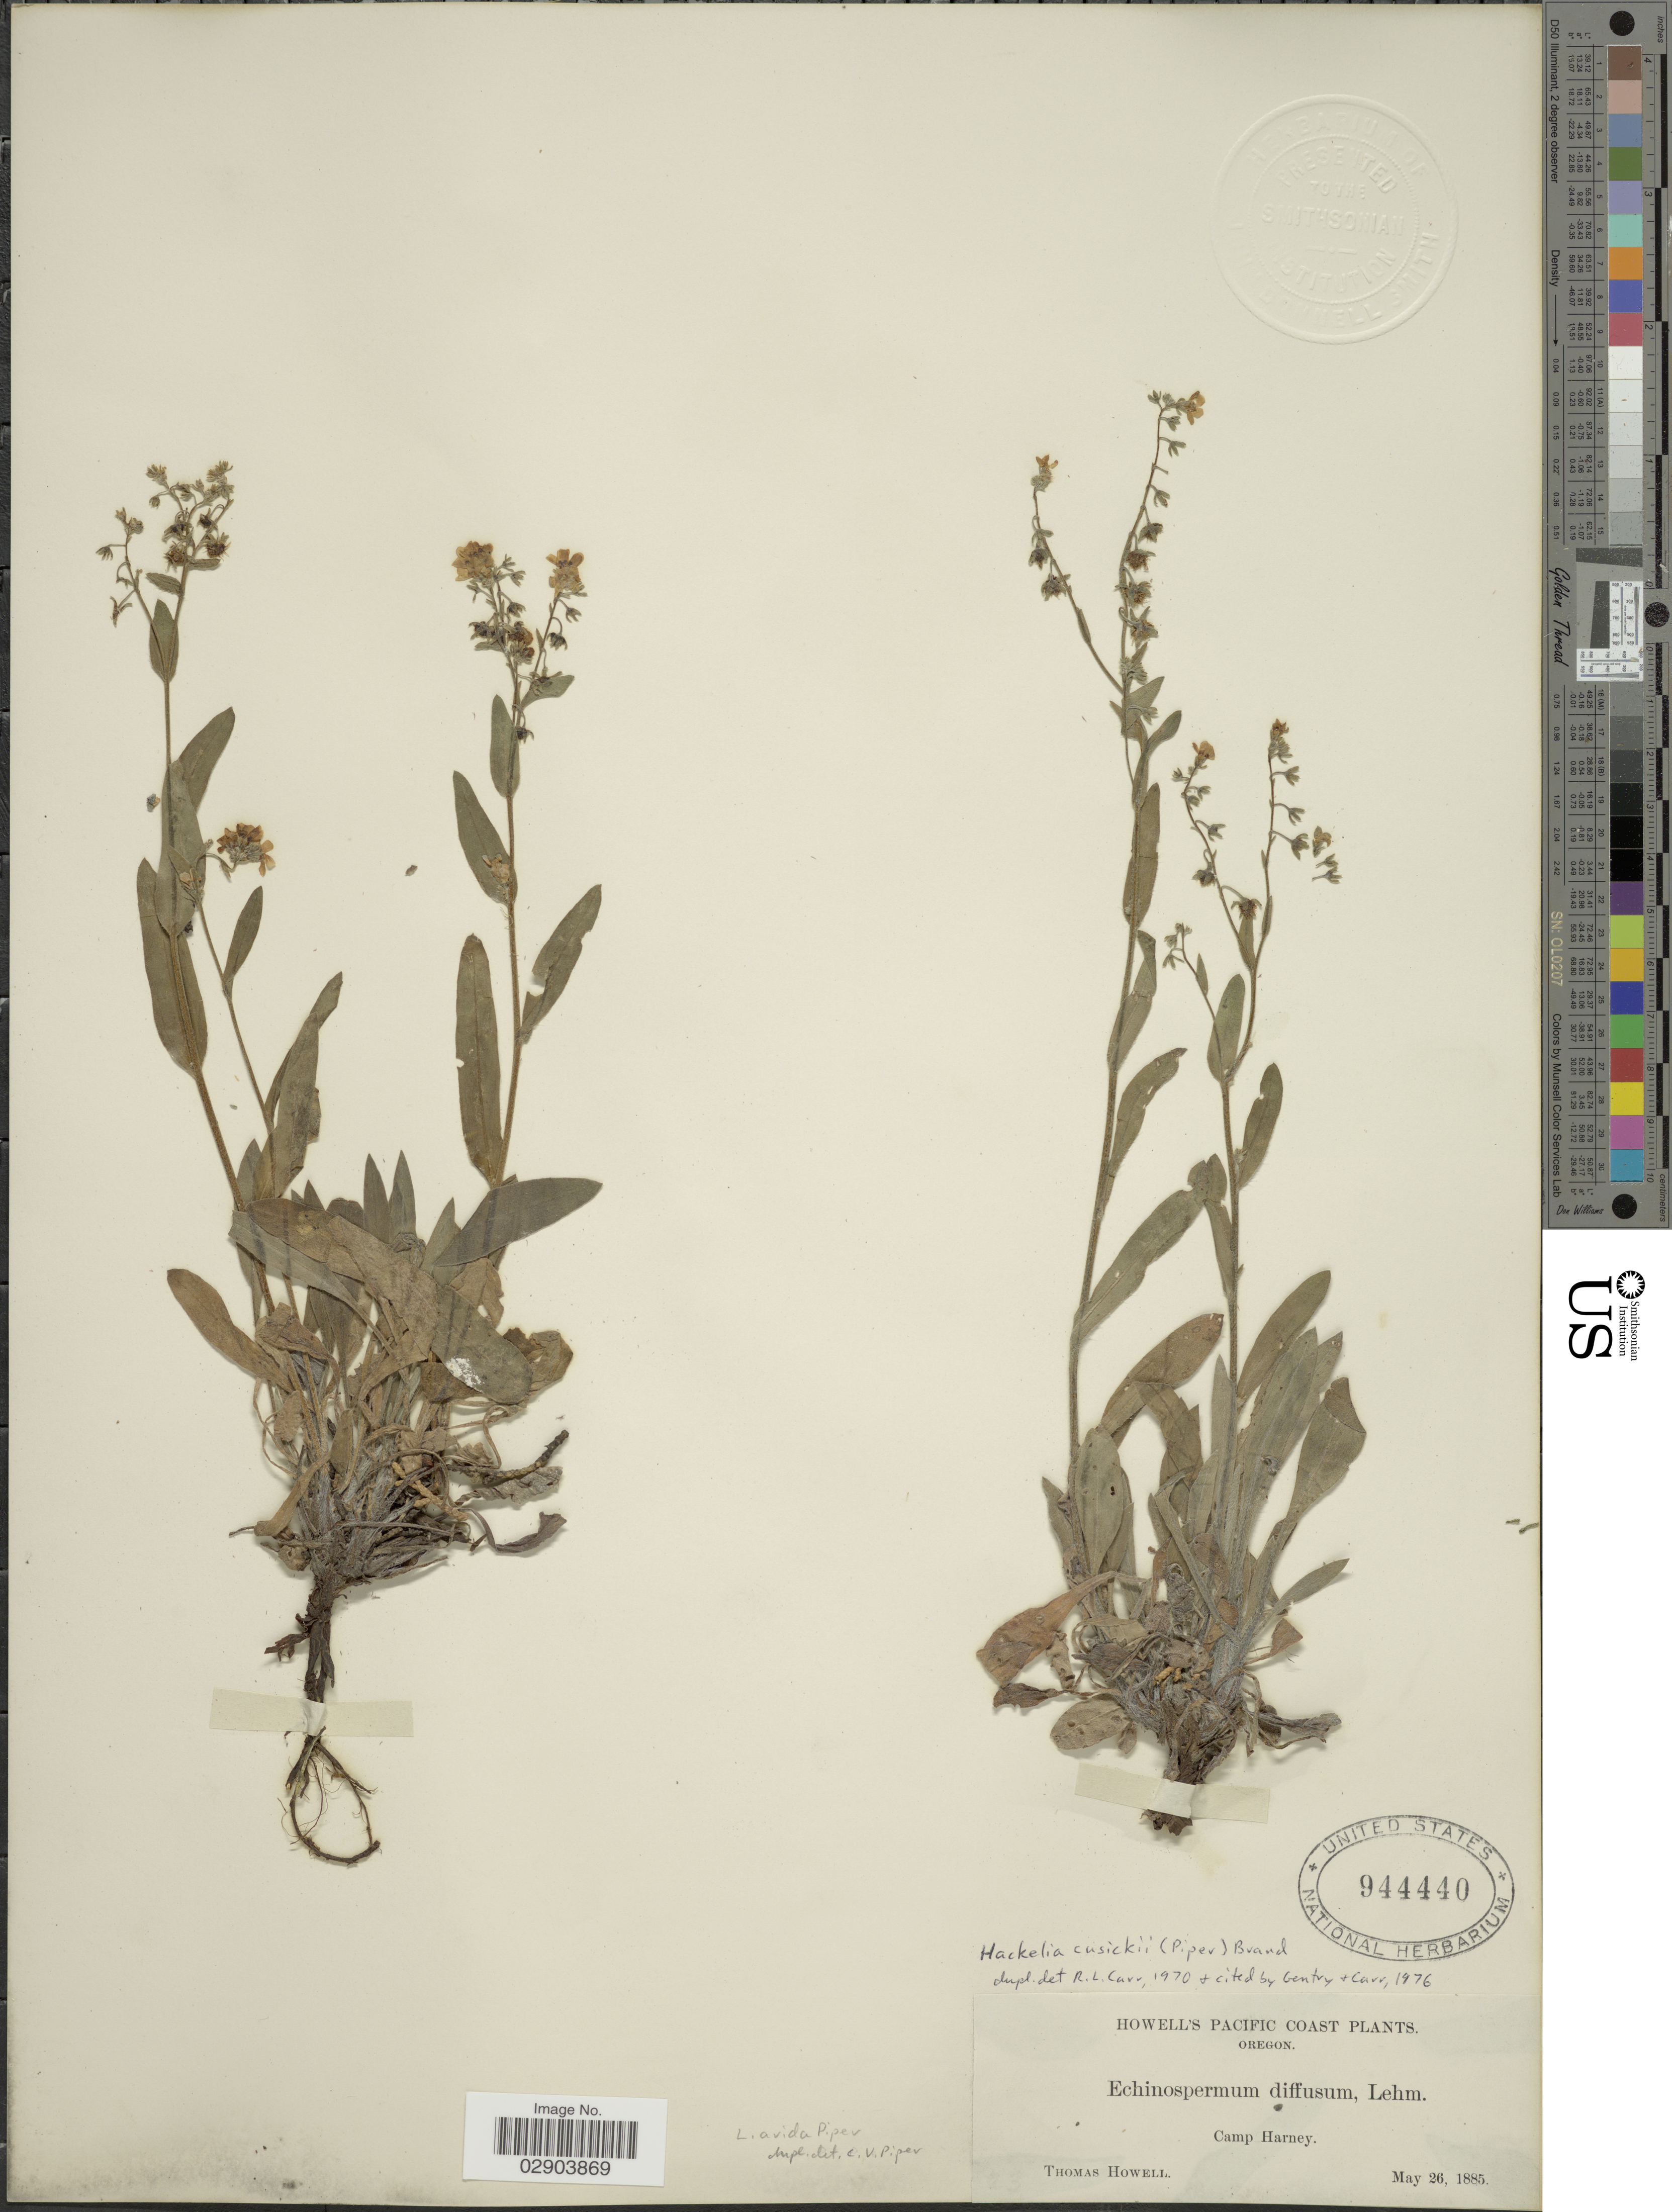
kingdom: Plantae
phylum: Tracheophyta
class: Magnoliopsida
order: Boraginales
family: Boraginaceae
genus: Hackelia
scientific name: Hackelia cusickii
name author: (Piper) Brand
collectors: T. Howell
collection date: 1885-05-26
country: United States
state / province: Oregon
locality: Howell's Pacific Coast, Camp Harney.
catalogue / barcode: US 944440